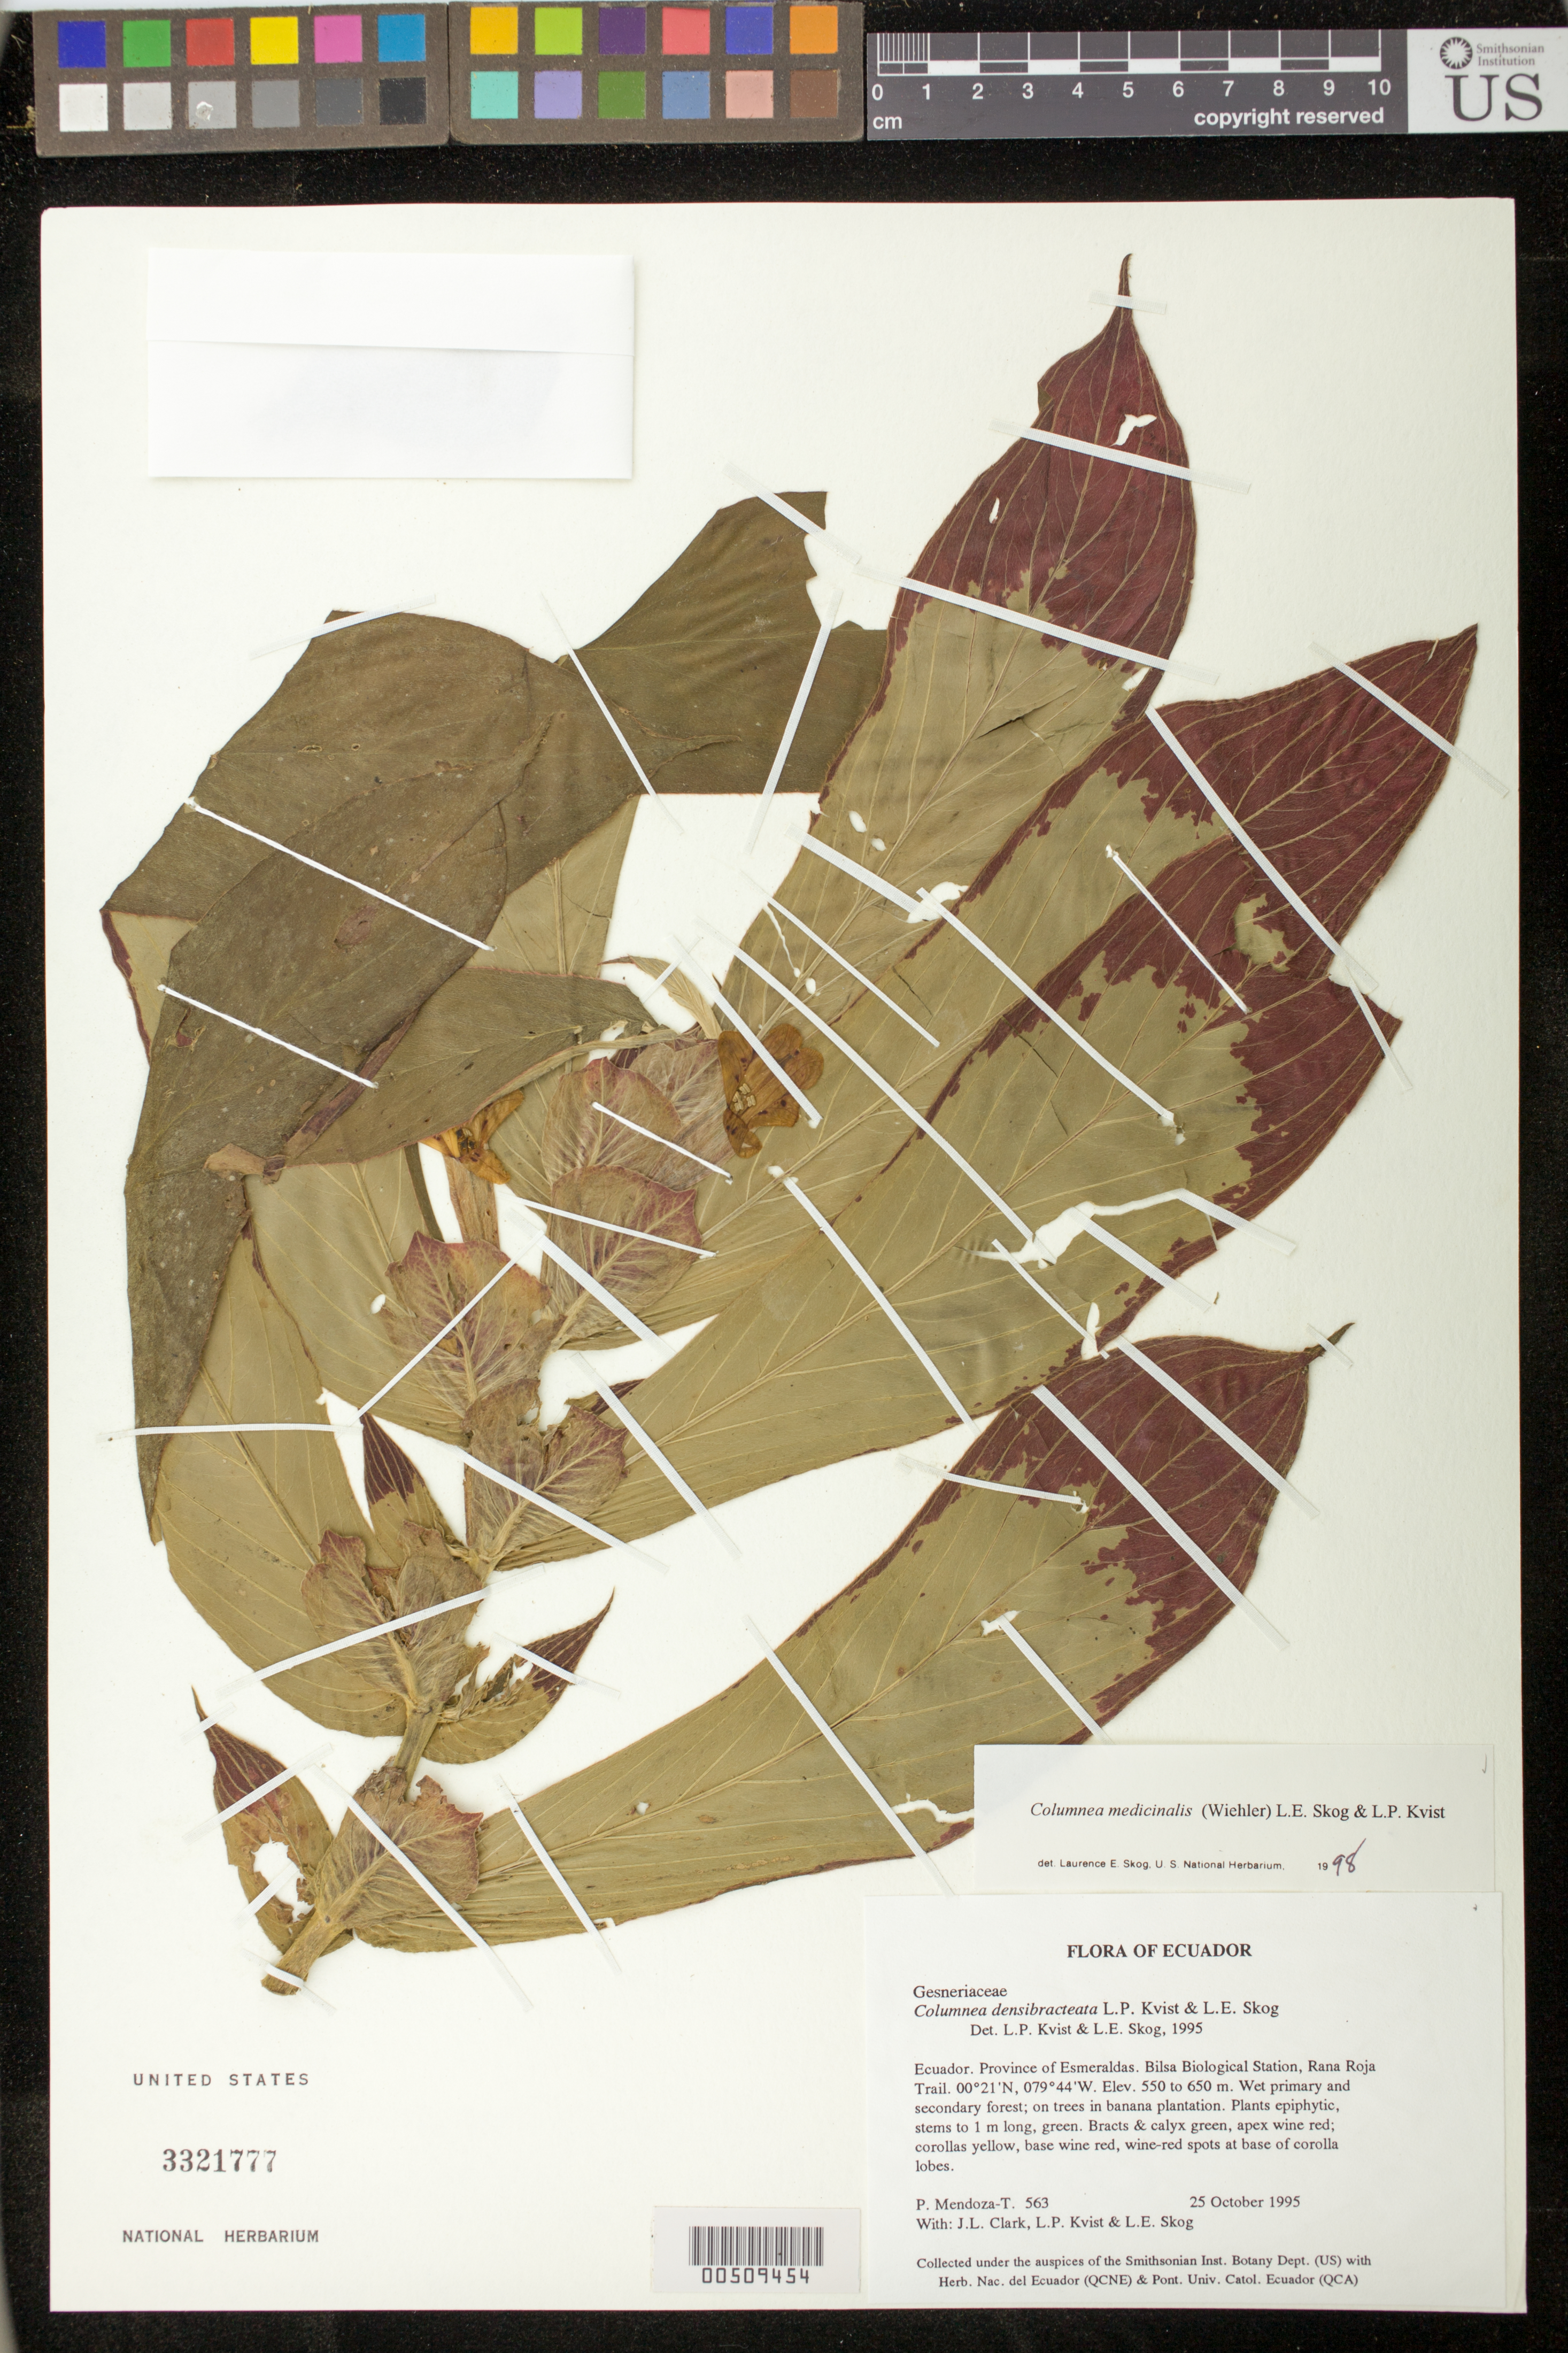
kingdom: Plantae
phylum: Tracheophyta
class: Magnoliopsida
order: Lamiales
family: Gesneriaceae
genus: Columnea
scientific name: Columnea medicinalis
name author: (Wiehler) L.E. Skog & L.P. Kvist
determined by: Skog, Laurence E.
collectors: P. Mendoza-T., J. L. Clark, L. P. Kvist & L. E. Skog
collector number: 563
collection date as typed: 25 Oct 1995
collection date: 1995-10-25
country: Ecuador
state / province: Esmeraldas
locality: Bilsa Biological Station, Rana Roja Trail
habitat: Wet primary and secondary forest; on trees in banana plantation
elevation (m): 550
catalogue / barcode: US 3321777